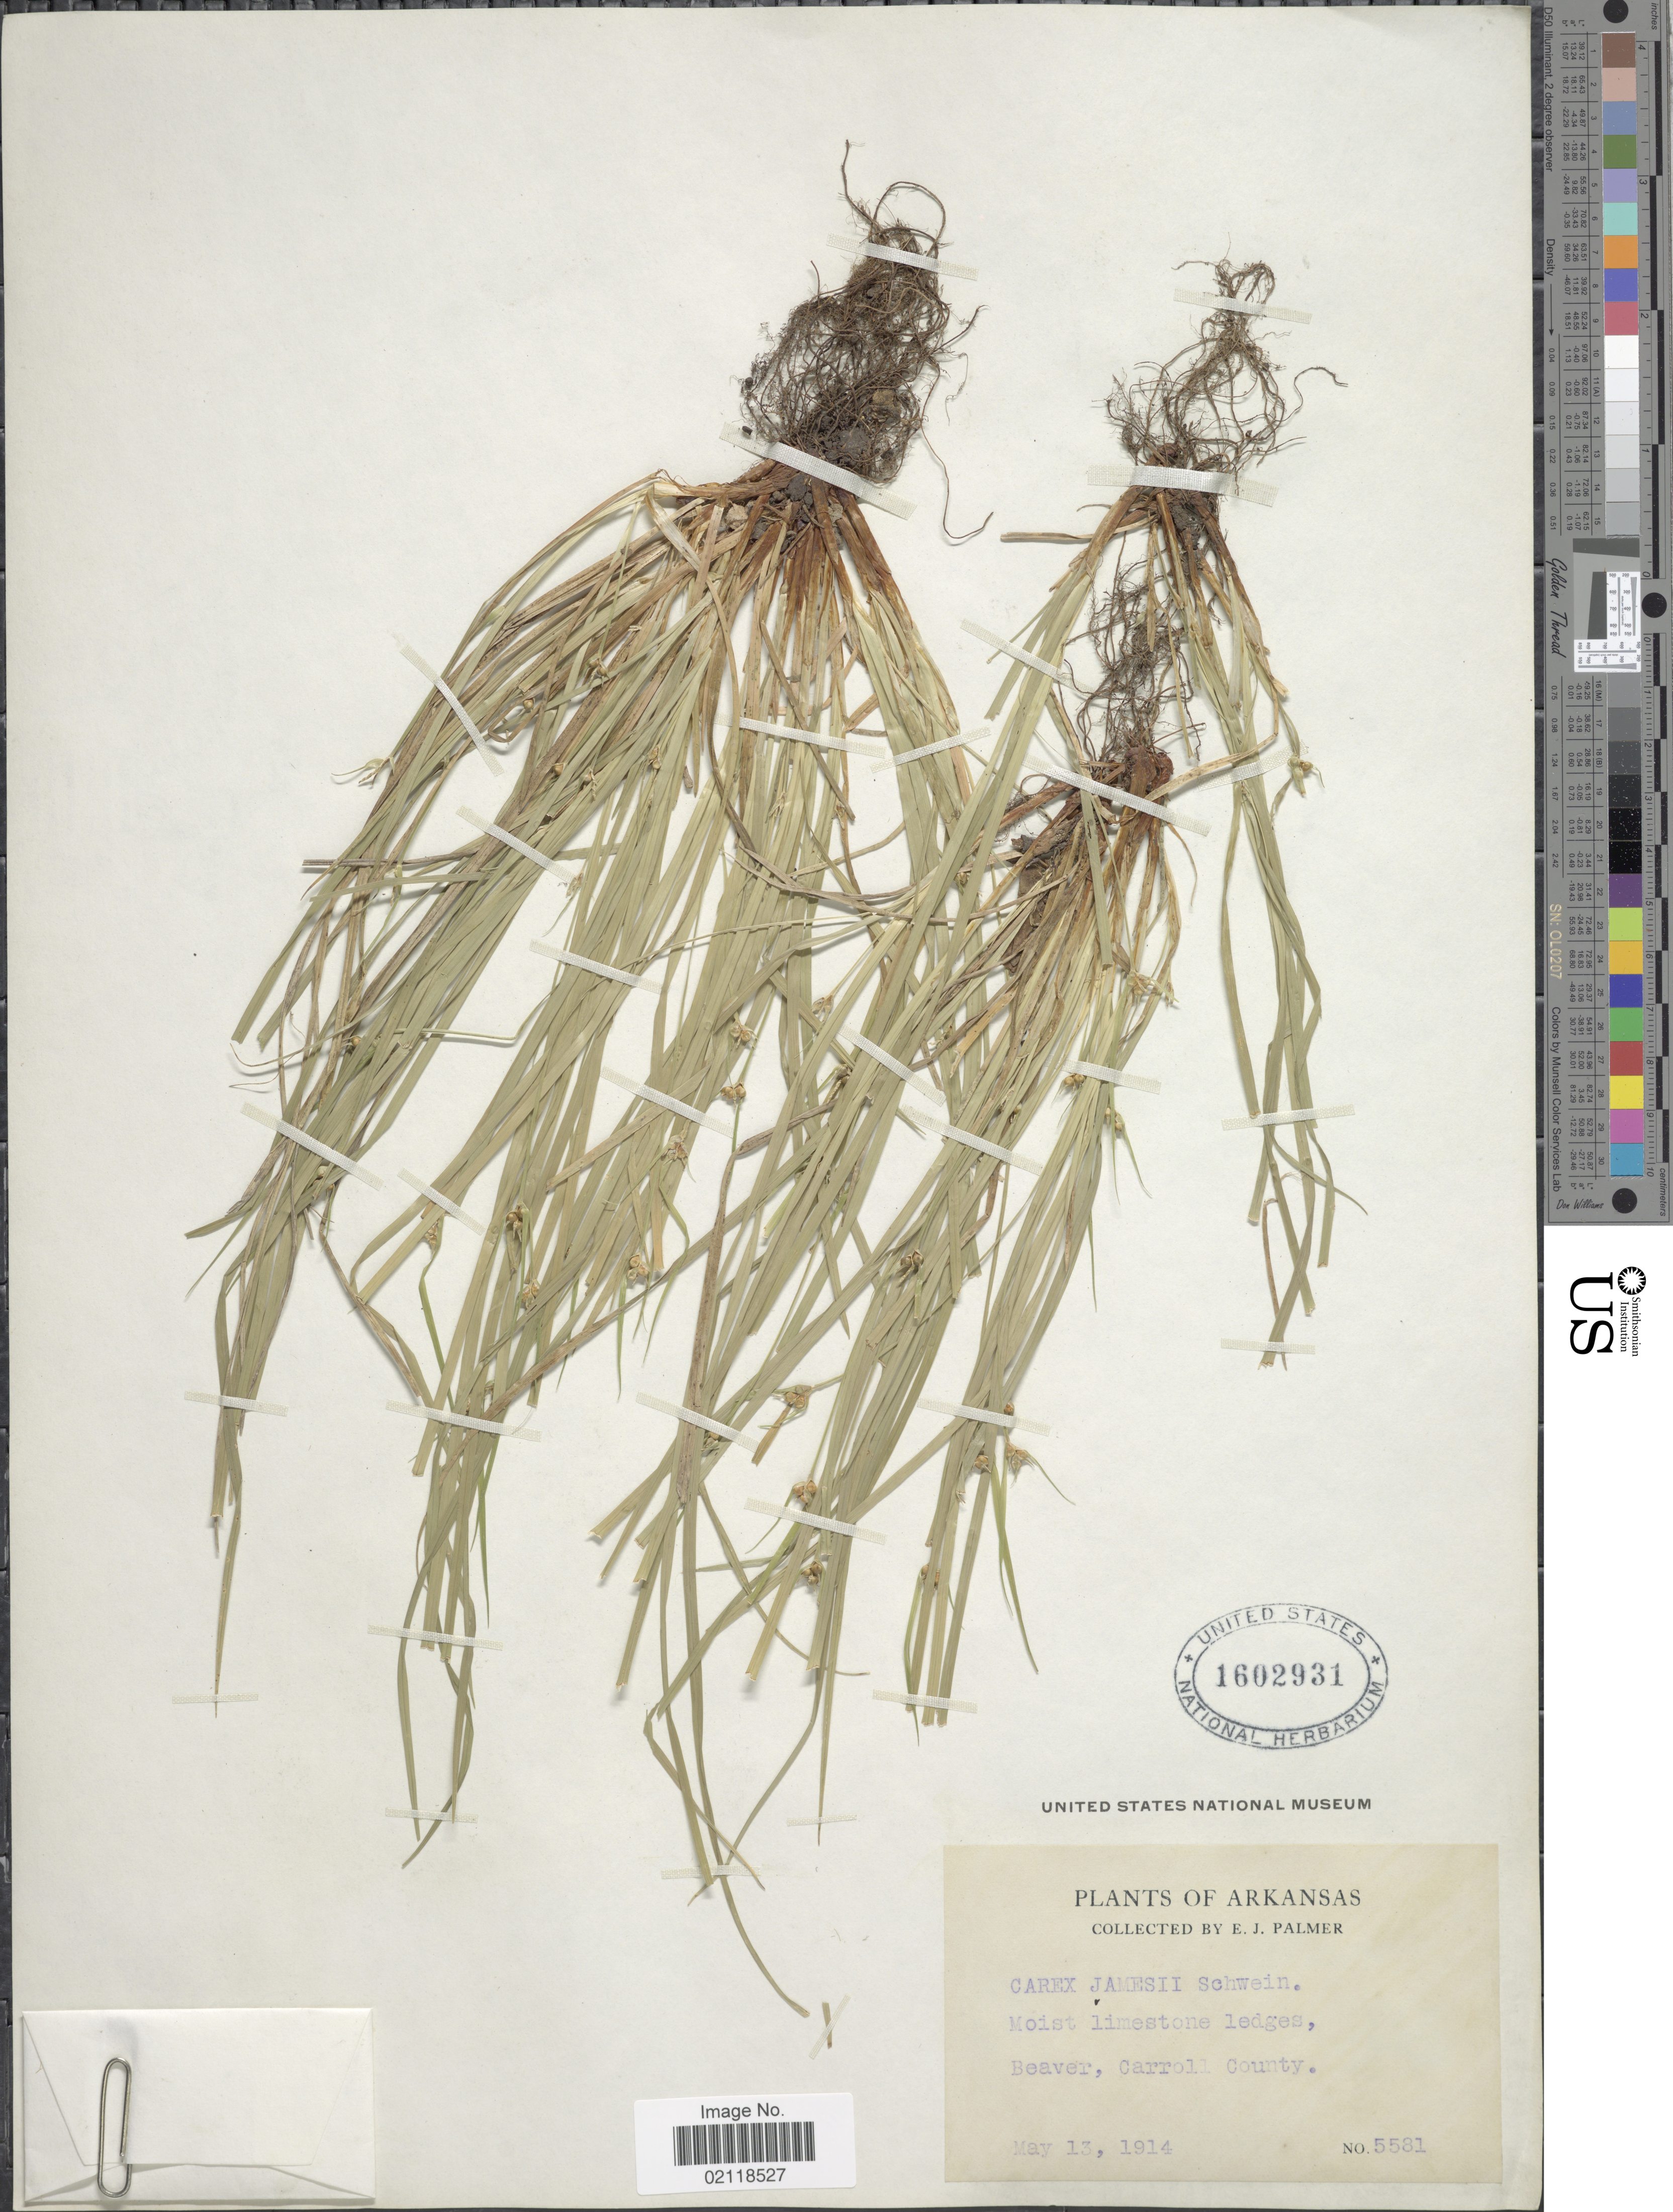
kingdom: Plantae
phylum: Tracheophyta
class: Liliopsida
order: Poales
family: Cyperaceae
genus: Carex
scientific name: Carex jamesii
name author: Schwein.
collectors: E. J. Palmer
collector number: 5581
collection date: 1914-05-13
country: United States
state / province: Arkansas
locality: Moist limestone ledges, Beaver, Carroll County.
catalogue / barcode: US 1602931